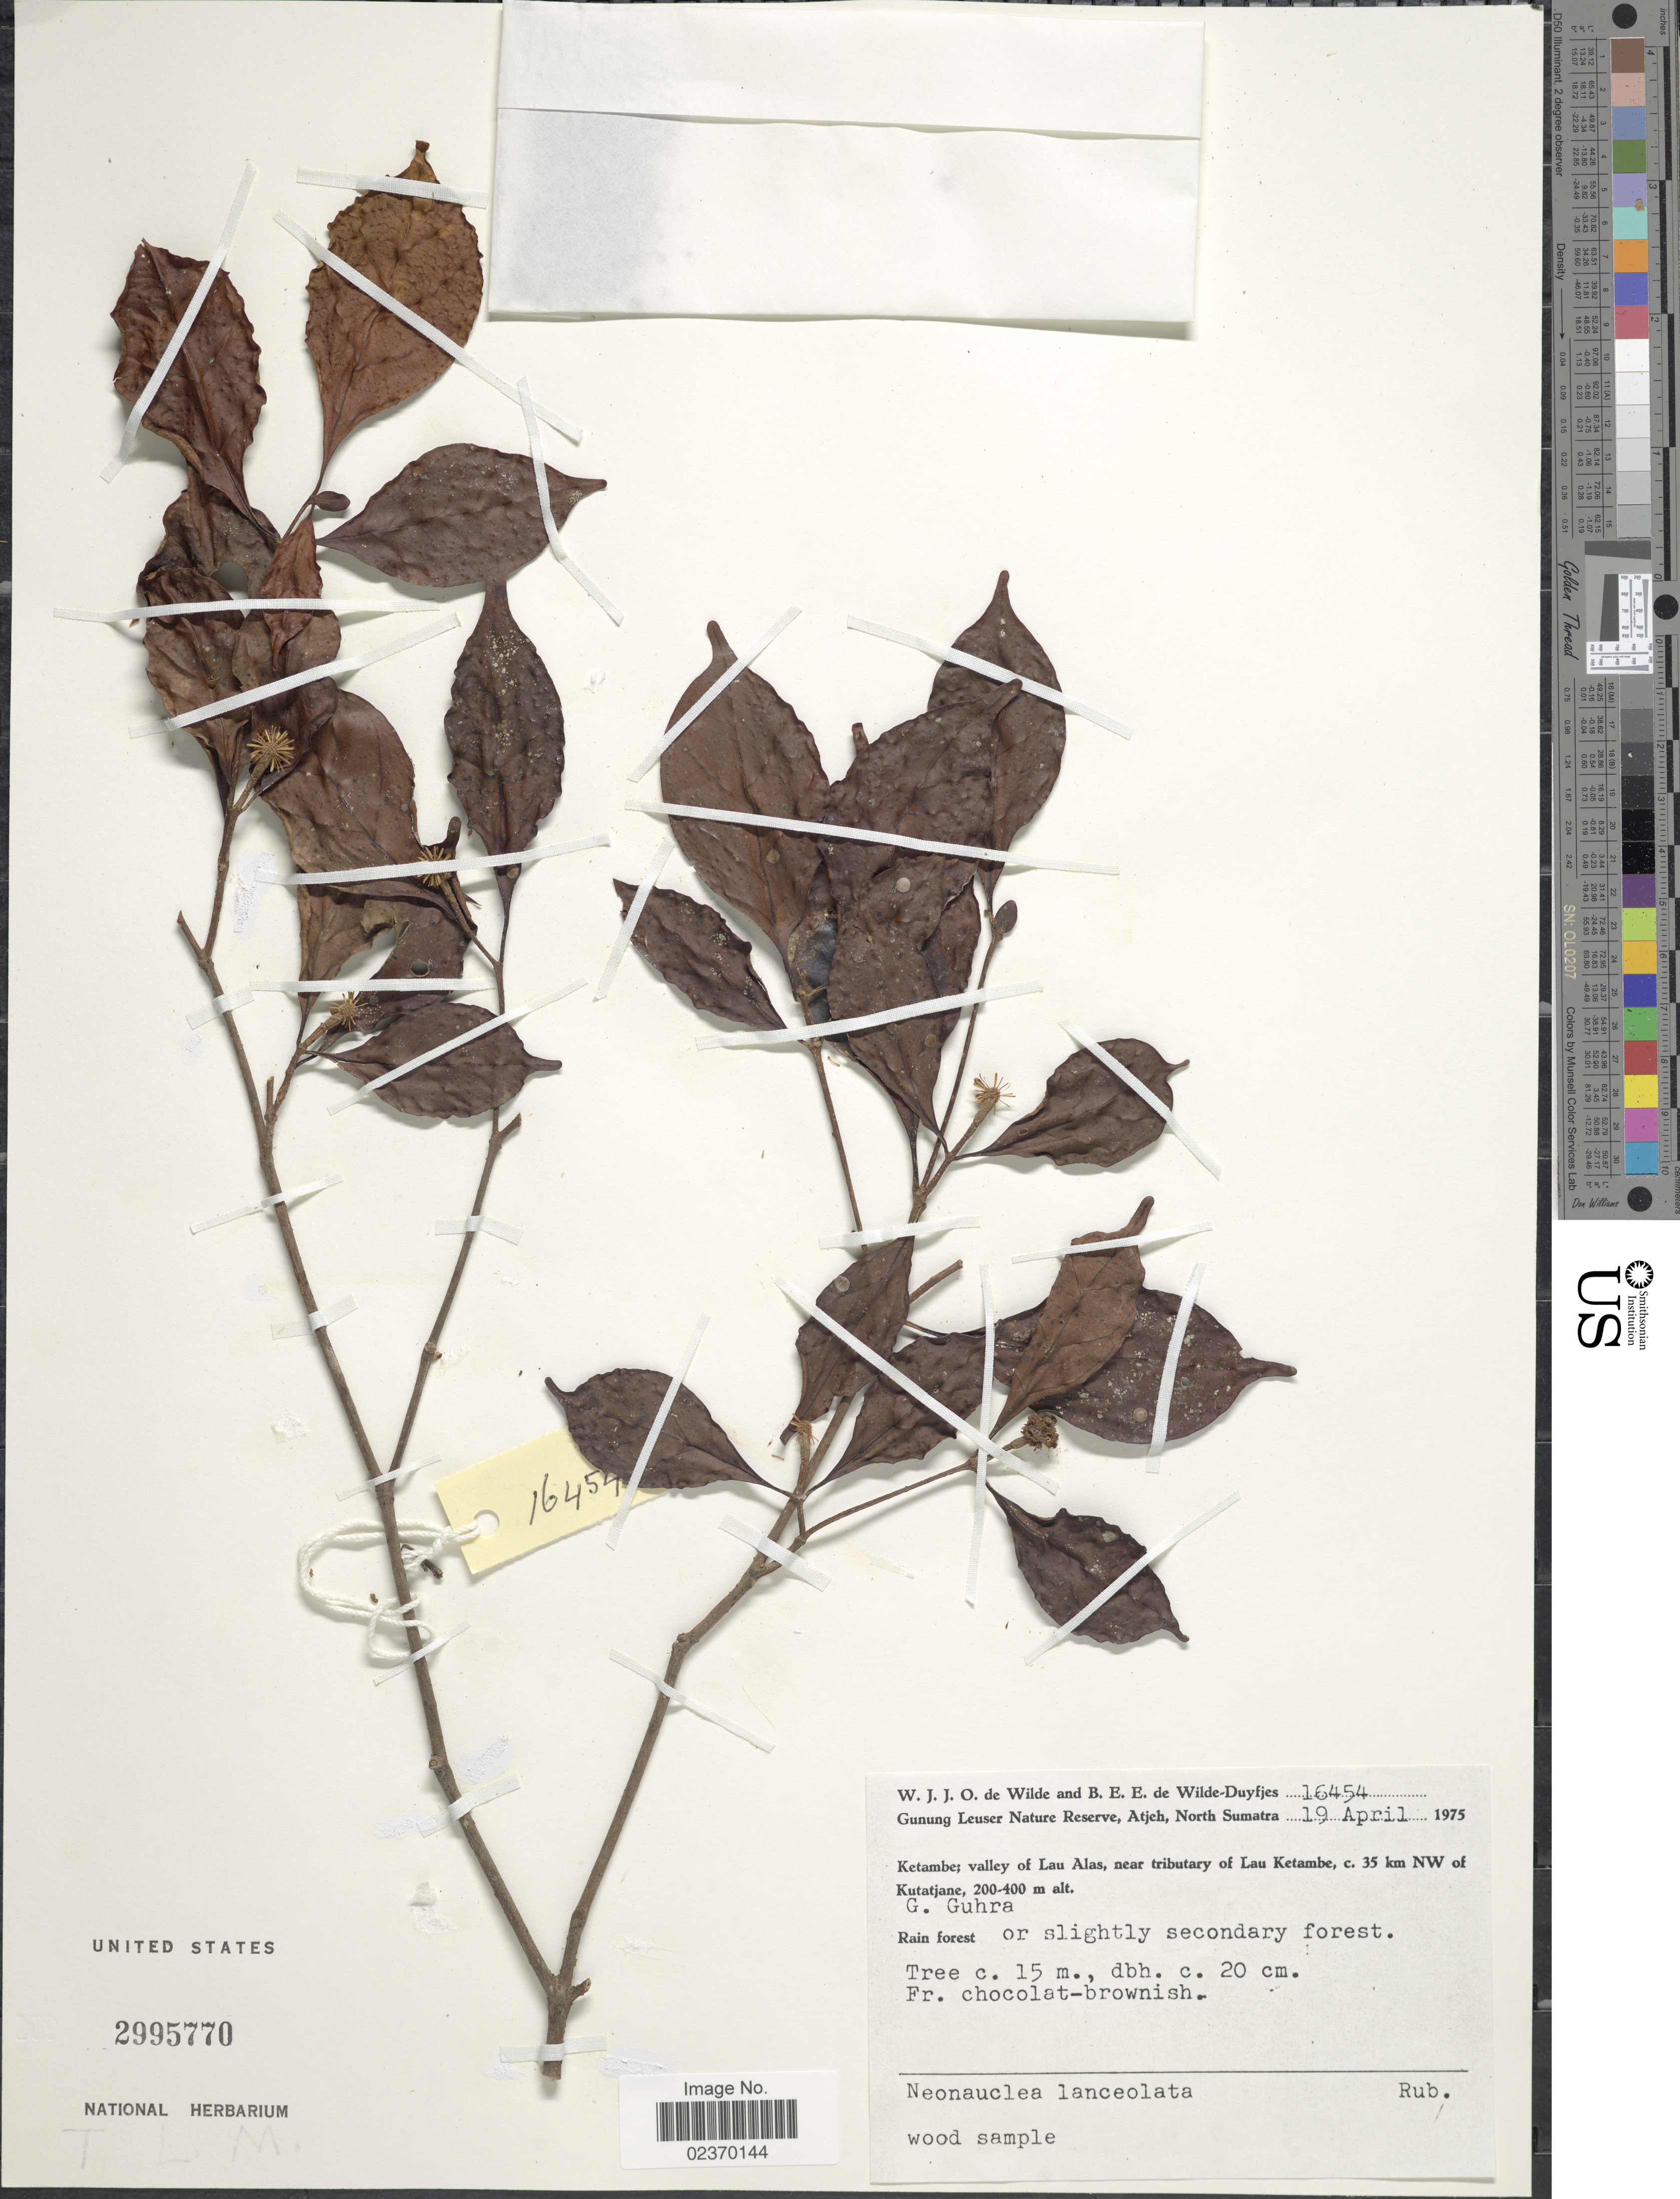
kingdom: Plantae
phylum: Tracheophyta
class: Magnoliopsida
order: Gentianales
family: Rubiaceae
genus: Neonauclea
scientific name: Neonauclea lanceolata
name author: (Blume) Merr.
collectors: W. J. de Wilde & B. E. de Wilde-Duyfjes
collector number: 16454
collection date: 1975-04-19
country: Indonesia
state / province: Sumatra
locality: Gunung Leuser Nature Reserve, Atjeh, North Sumatra, Ketambe; valley of Lau Alas, near tributary of Lau Ketambe,c. 35 km NW of Kutatjane, G. Guhra, Rain forest or slightly secondary forest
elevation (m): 200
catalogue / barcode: US 2995770